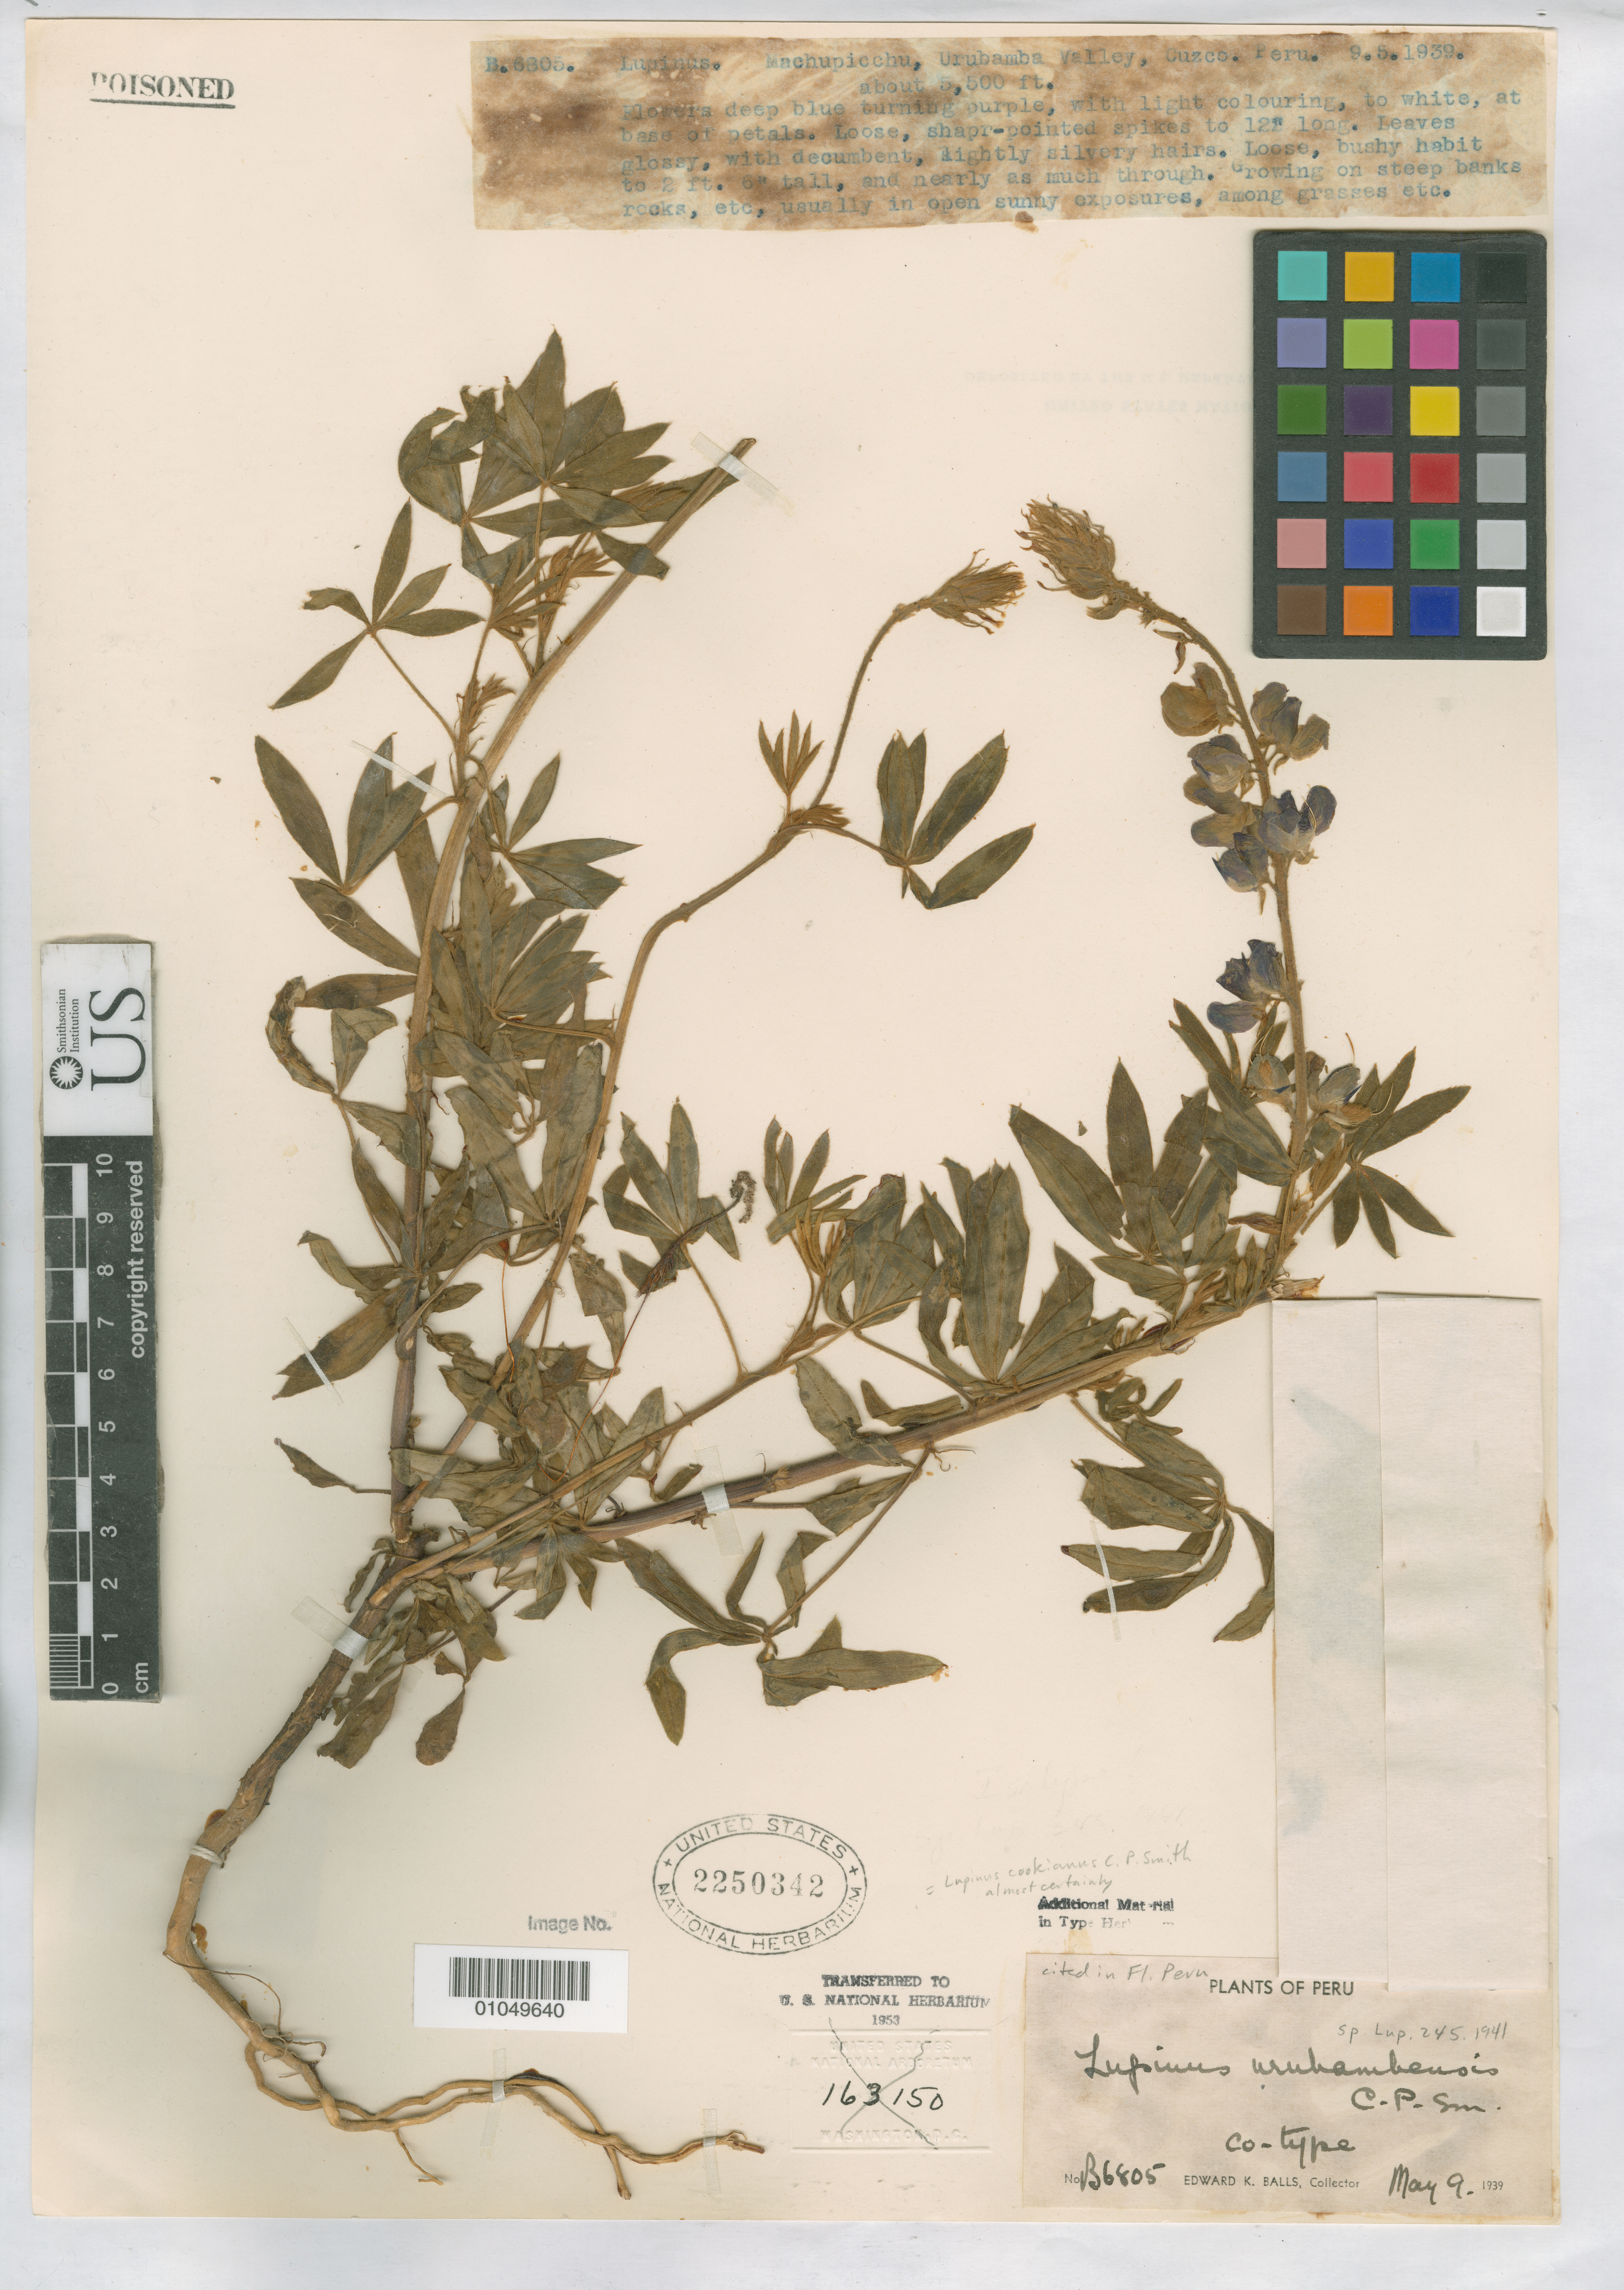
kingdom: Plantae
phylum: Tracheophyta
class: Magnoliopsida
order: Fabales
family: Fabaceae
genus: Lupinus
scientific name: Lupinus urubambensis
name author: C.P. Sm.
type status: Isotype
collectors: E. K. Balls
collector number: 6805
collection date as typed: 09 May 1939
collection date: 1939-05-09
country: Peru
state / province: Cusco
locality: Machu-Picchu, Urubamba Valley.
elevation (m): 1676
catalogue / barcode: US 2250342